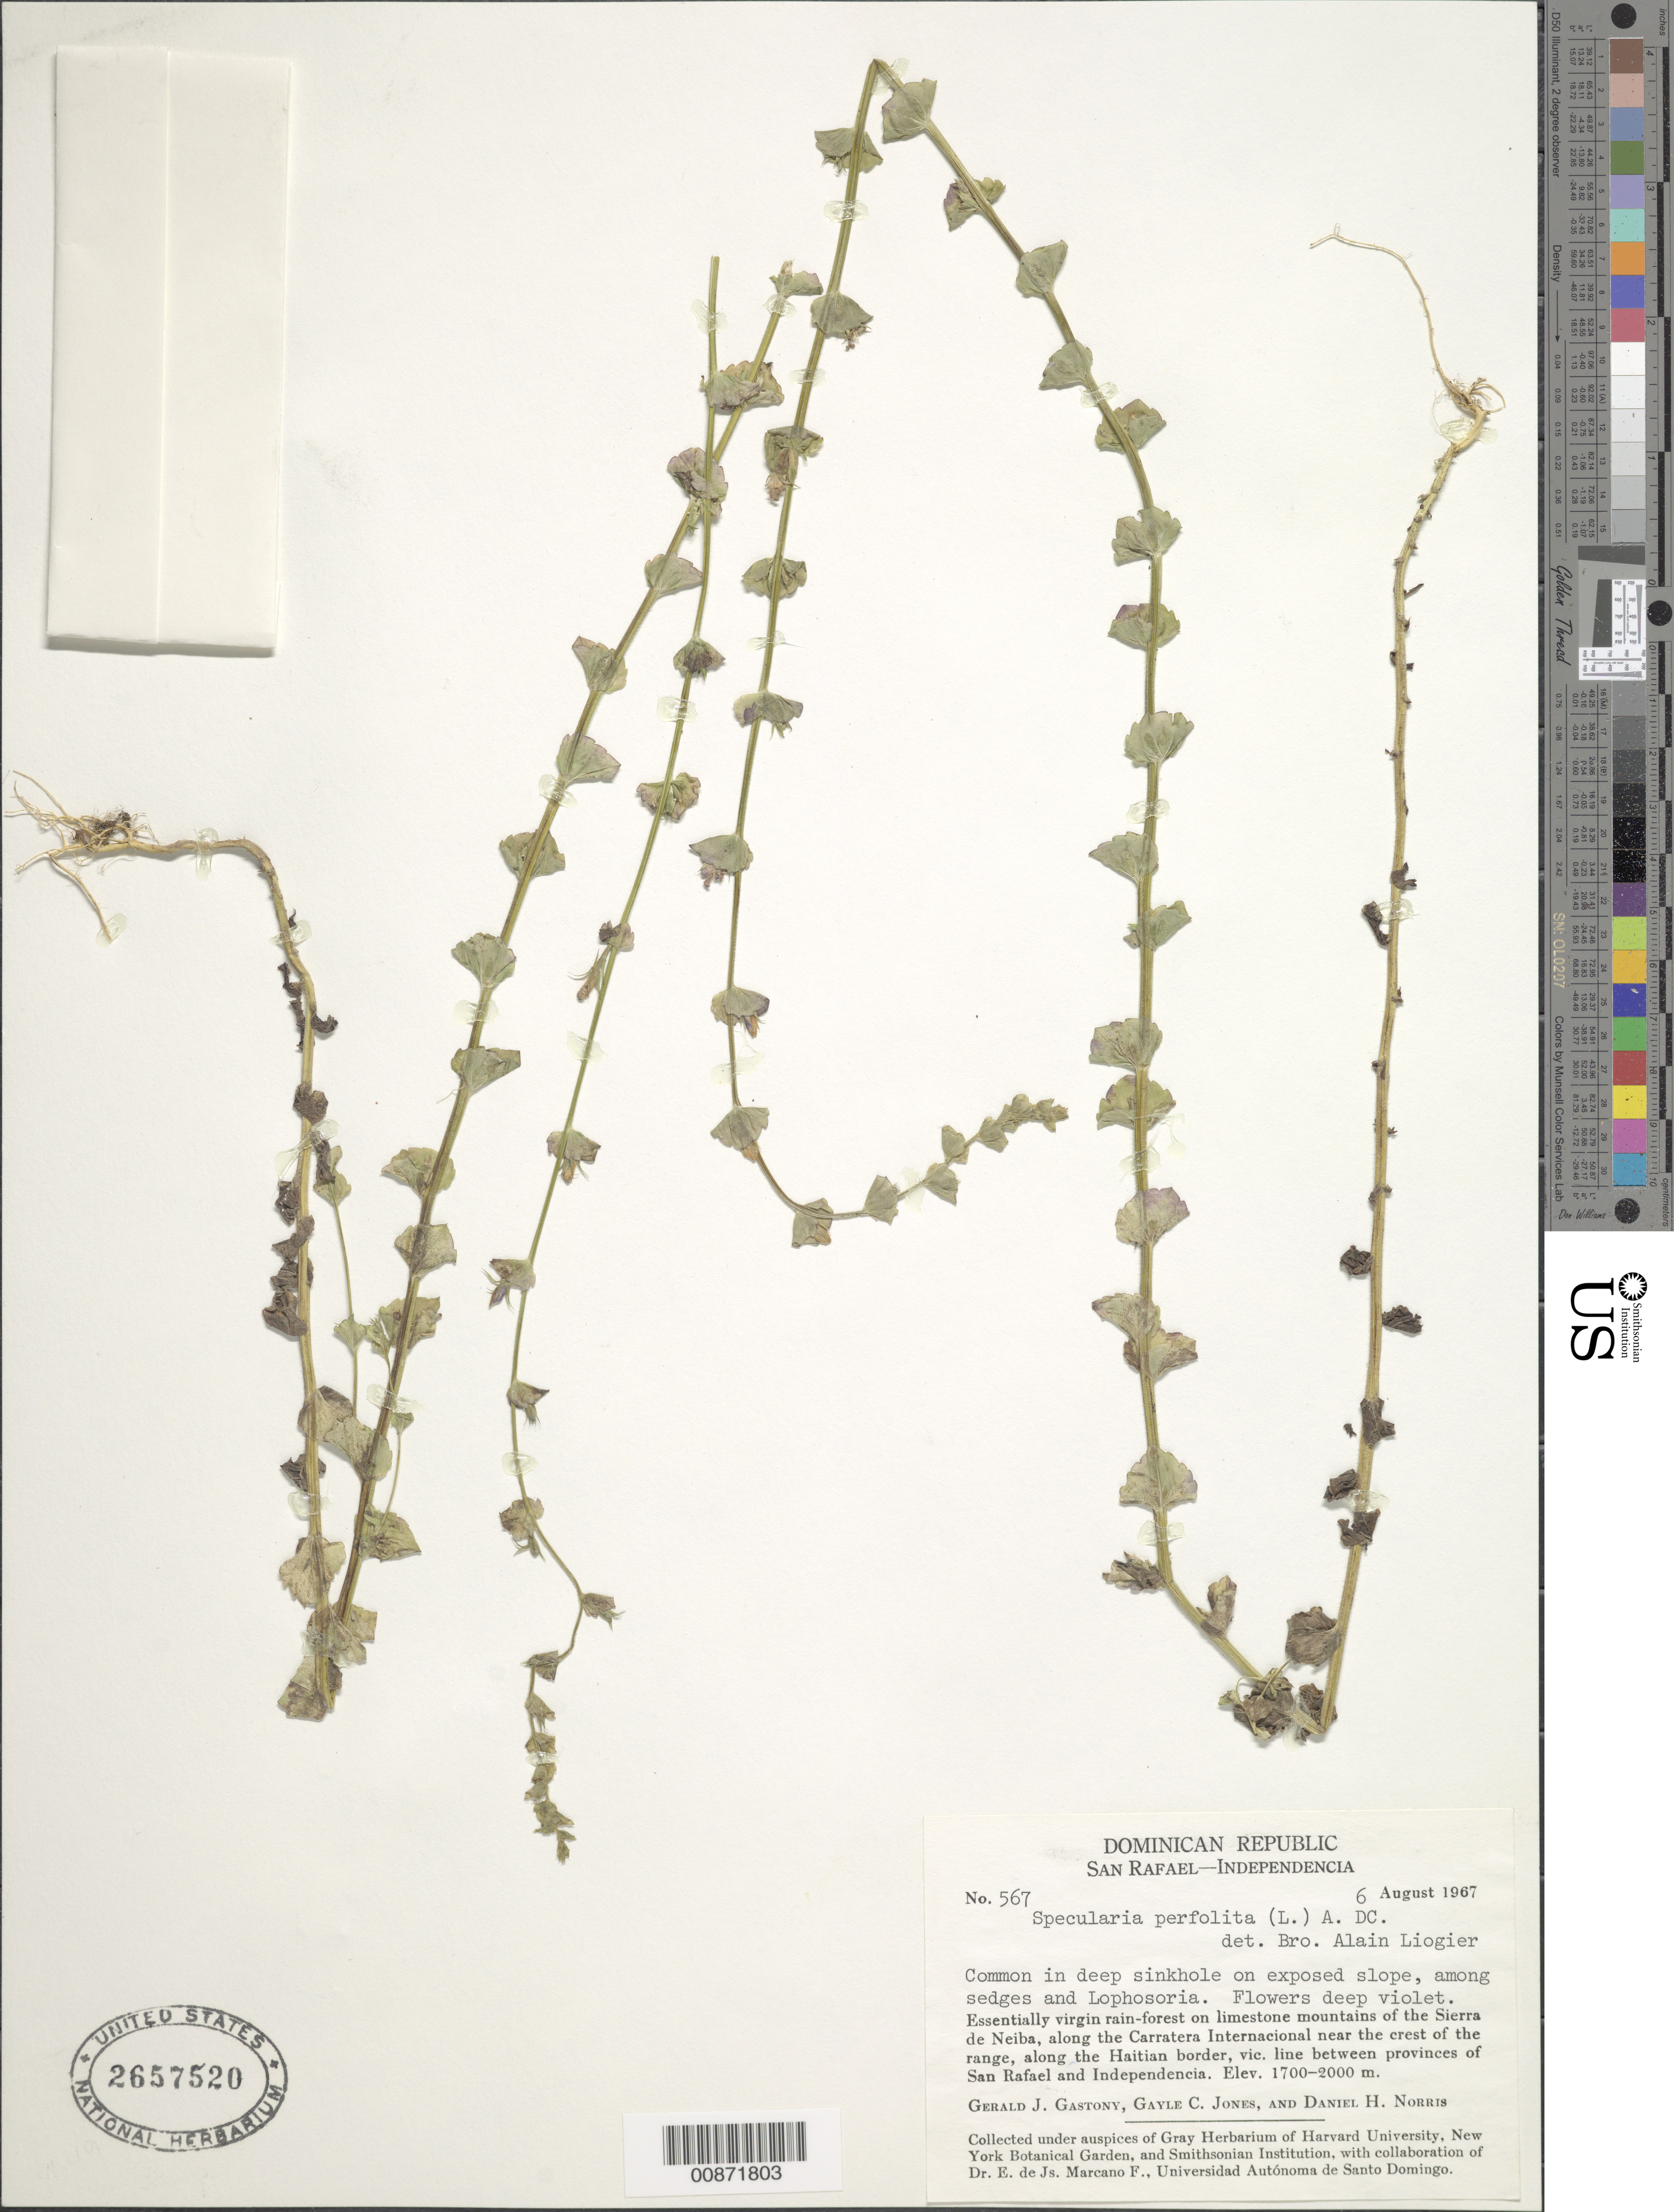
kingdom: Plantae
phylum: Tracheophyta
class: Magnoliopsida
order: Asterales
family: Campanulaceae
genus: Triodanis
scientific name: Triodanis perfoliata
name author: (L.) Nieuwl.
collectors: G. Gastony, G. C. Jones & D. H. Norris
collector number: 567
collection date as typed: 06 Aug 1967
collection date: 1967-08-06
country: Dominican Republic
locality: Mountains of the Sierra de Neiba, along Carratera Internacional, near crest of the range; along the Haitian border, vicinity of line between provinces of San Rafael and Independencia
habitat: In deep sinkhole on exposed slope, among sedges and Lophosoria. Essentially virgin rainforest on limestone mts.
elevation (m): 1700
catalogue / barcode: US 2657520